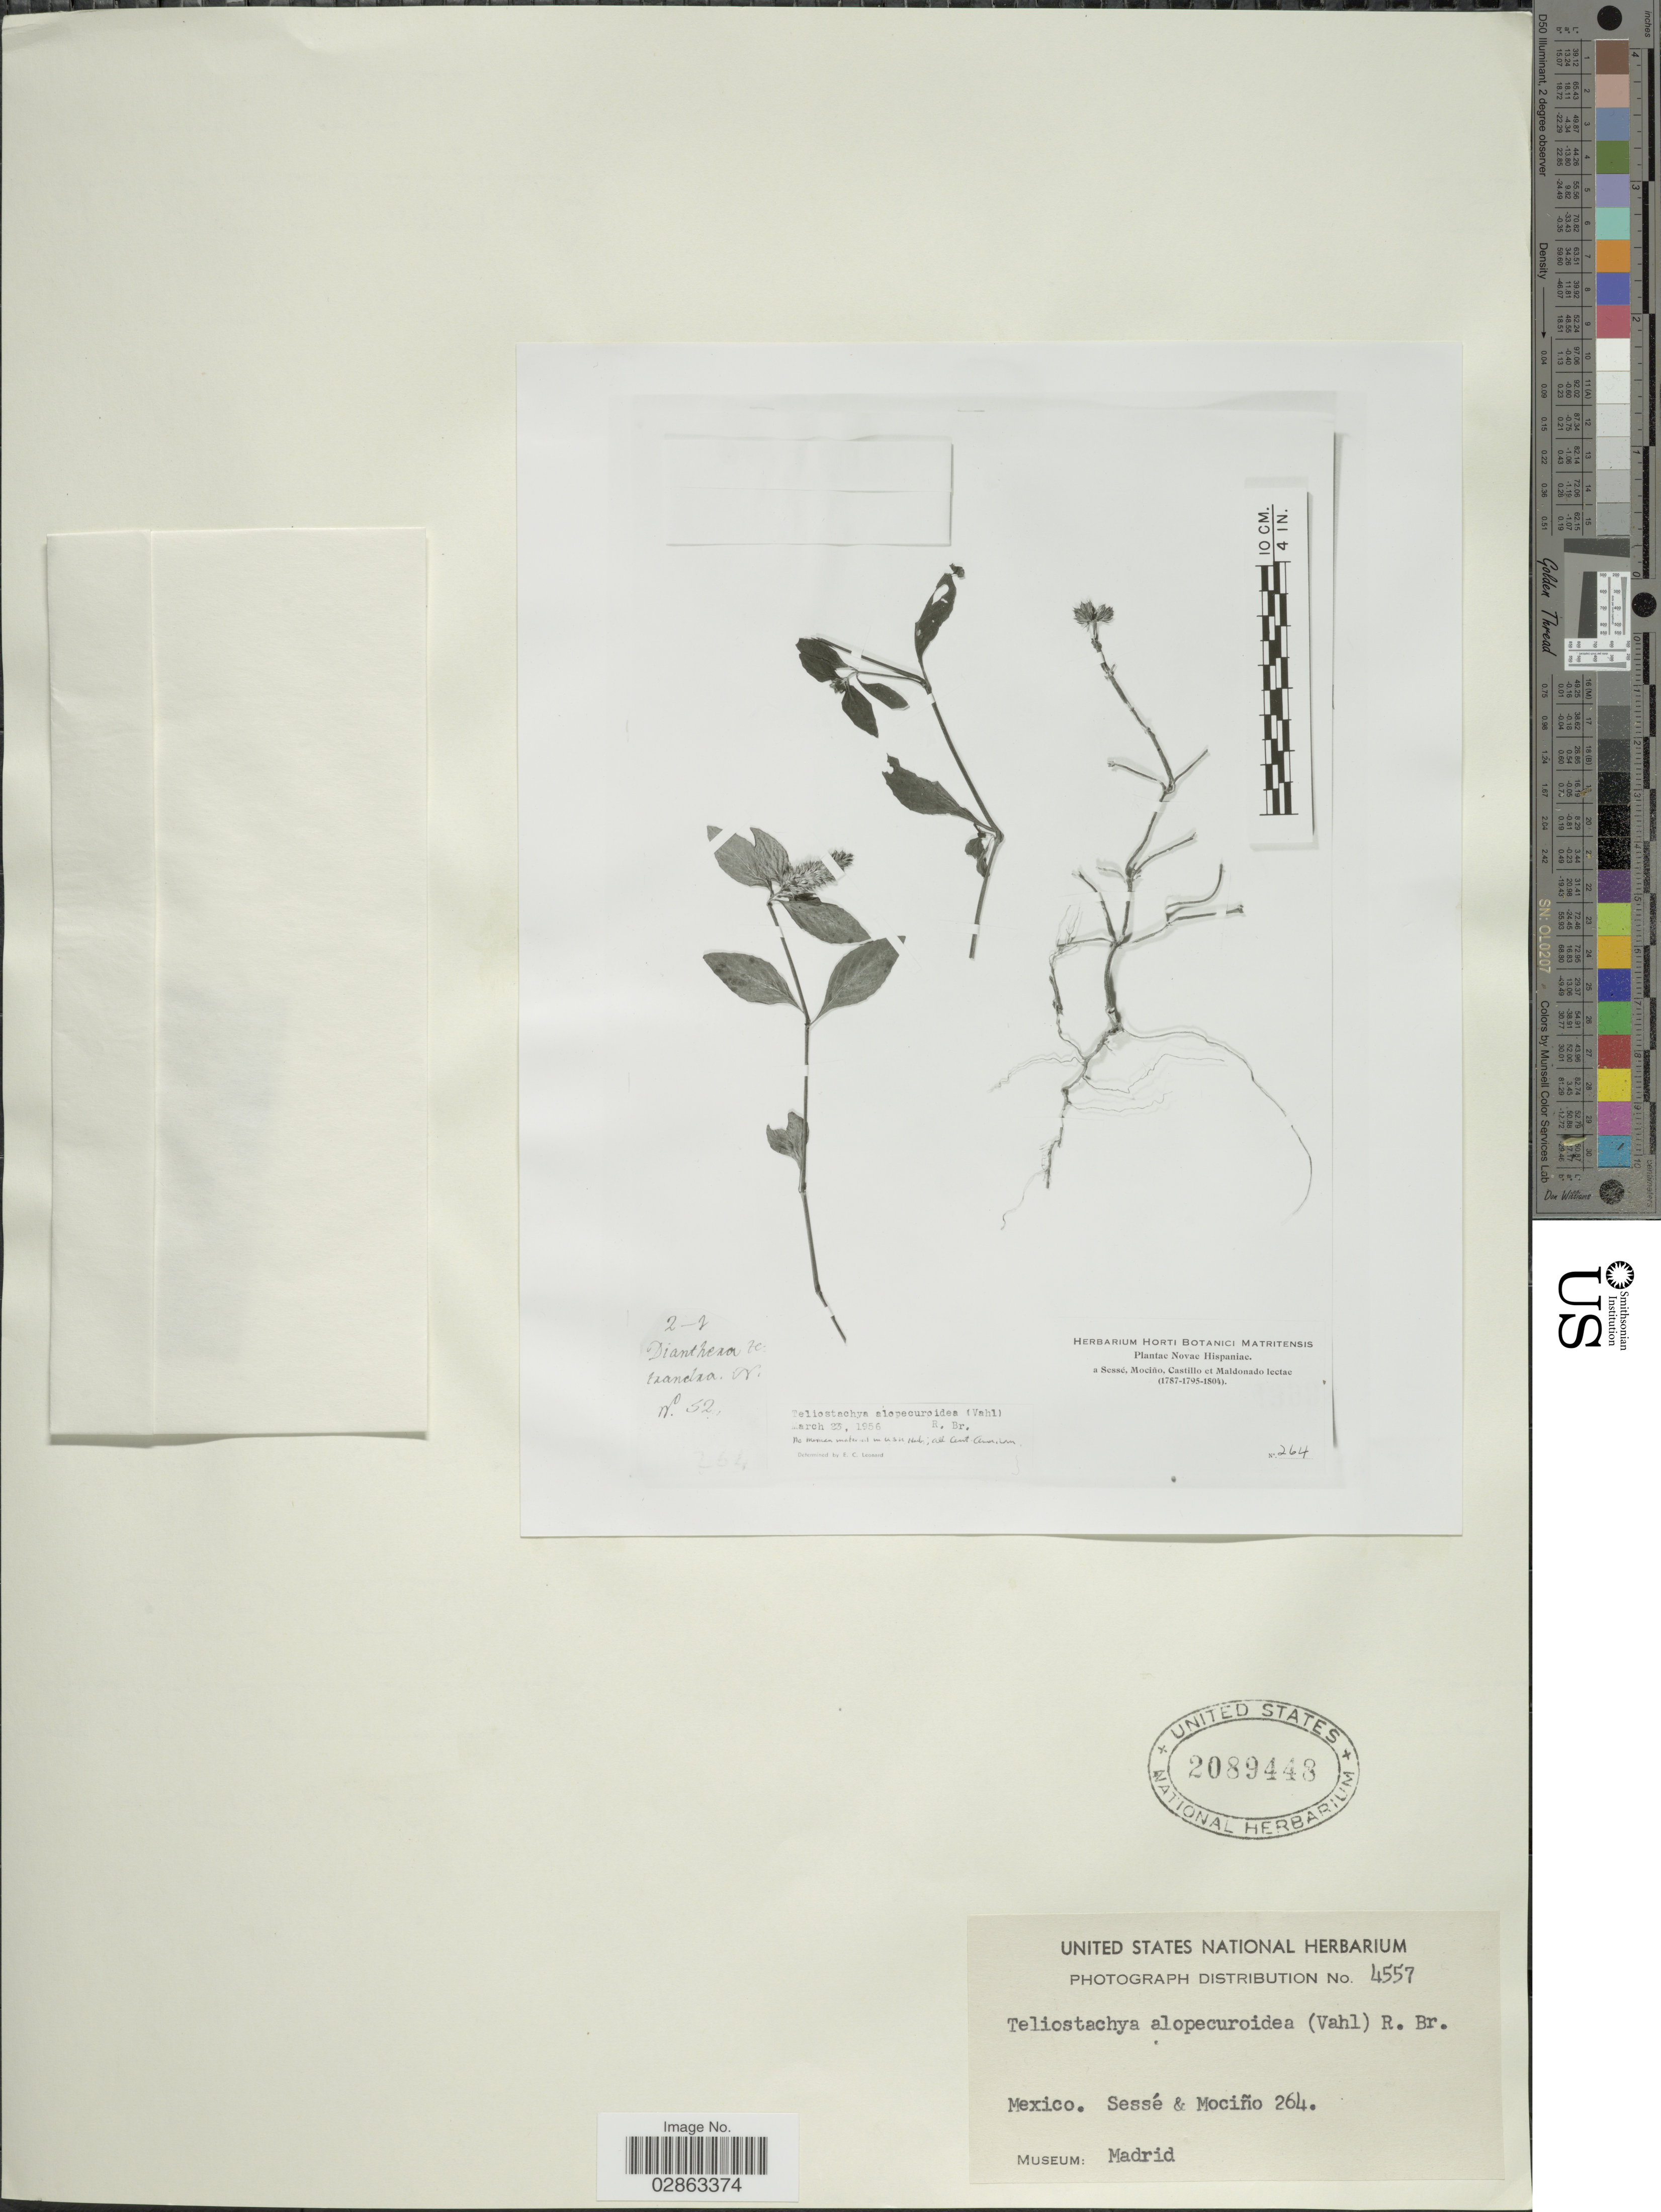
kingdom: Plantae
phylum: Tracheophyta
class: Magnoliopsida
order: Lamiales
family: Acanthaceae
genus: Teliostachya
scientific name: Teliostachya alopecuroidea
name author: (Vahl) Nees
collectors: Sessé, --, Mociño, Castillo, -- & Maldonado, --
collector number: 264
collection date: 1787/1804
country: Mexico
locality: Novae Hispaniae.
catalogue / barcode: US 2089448